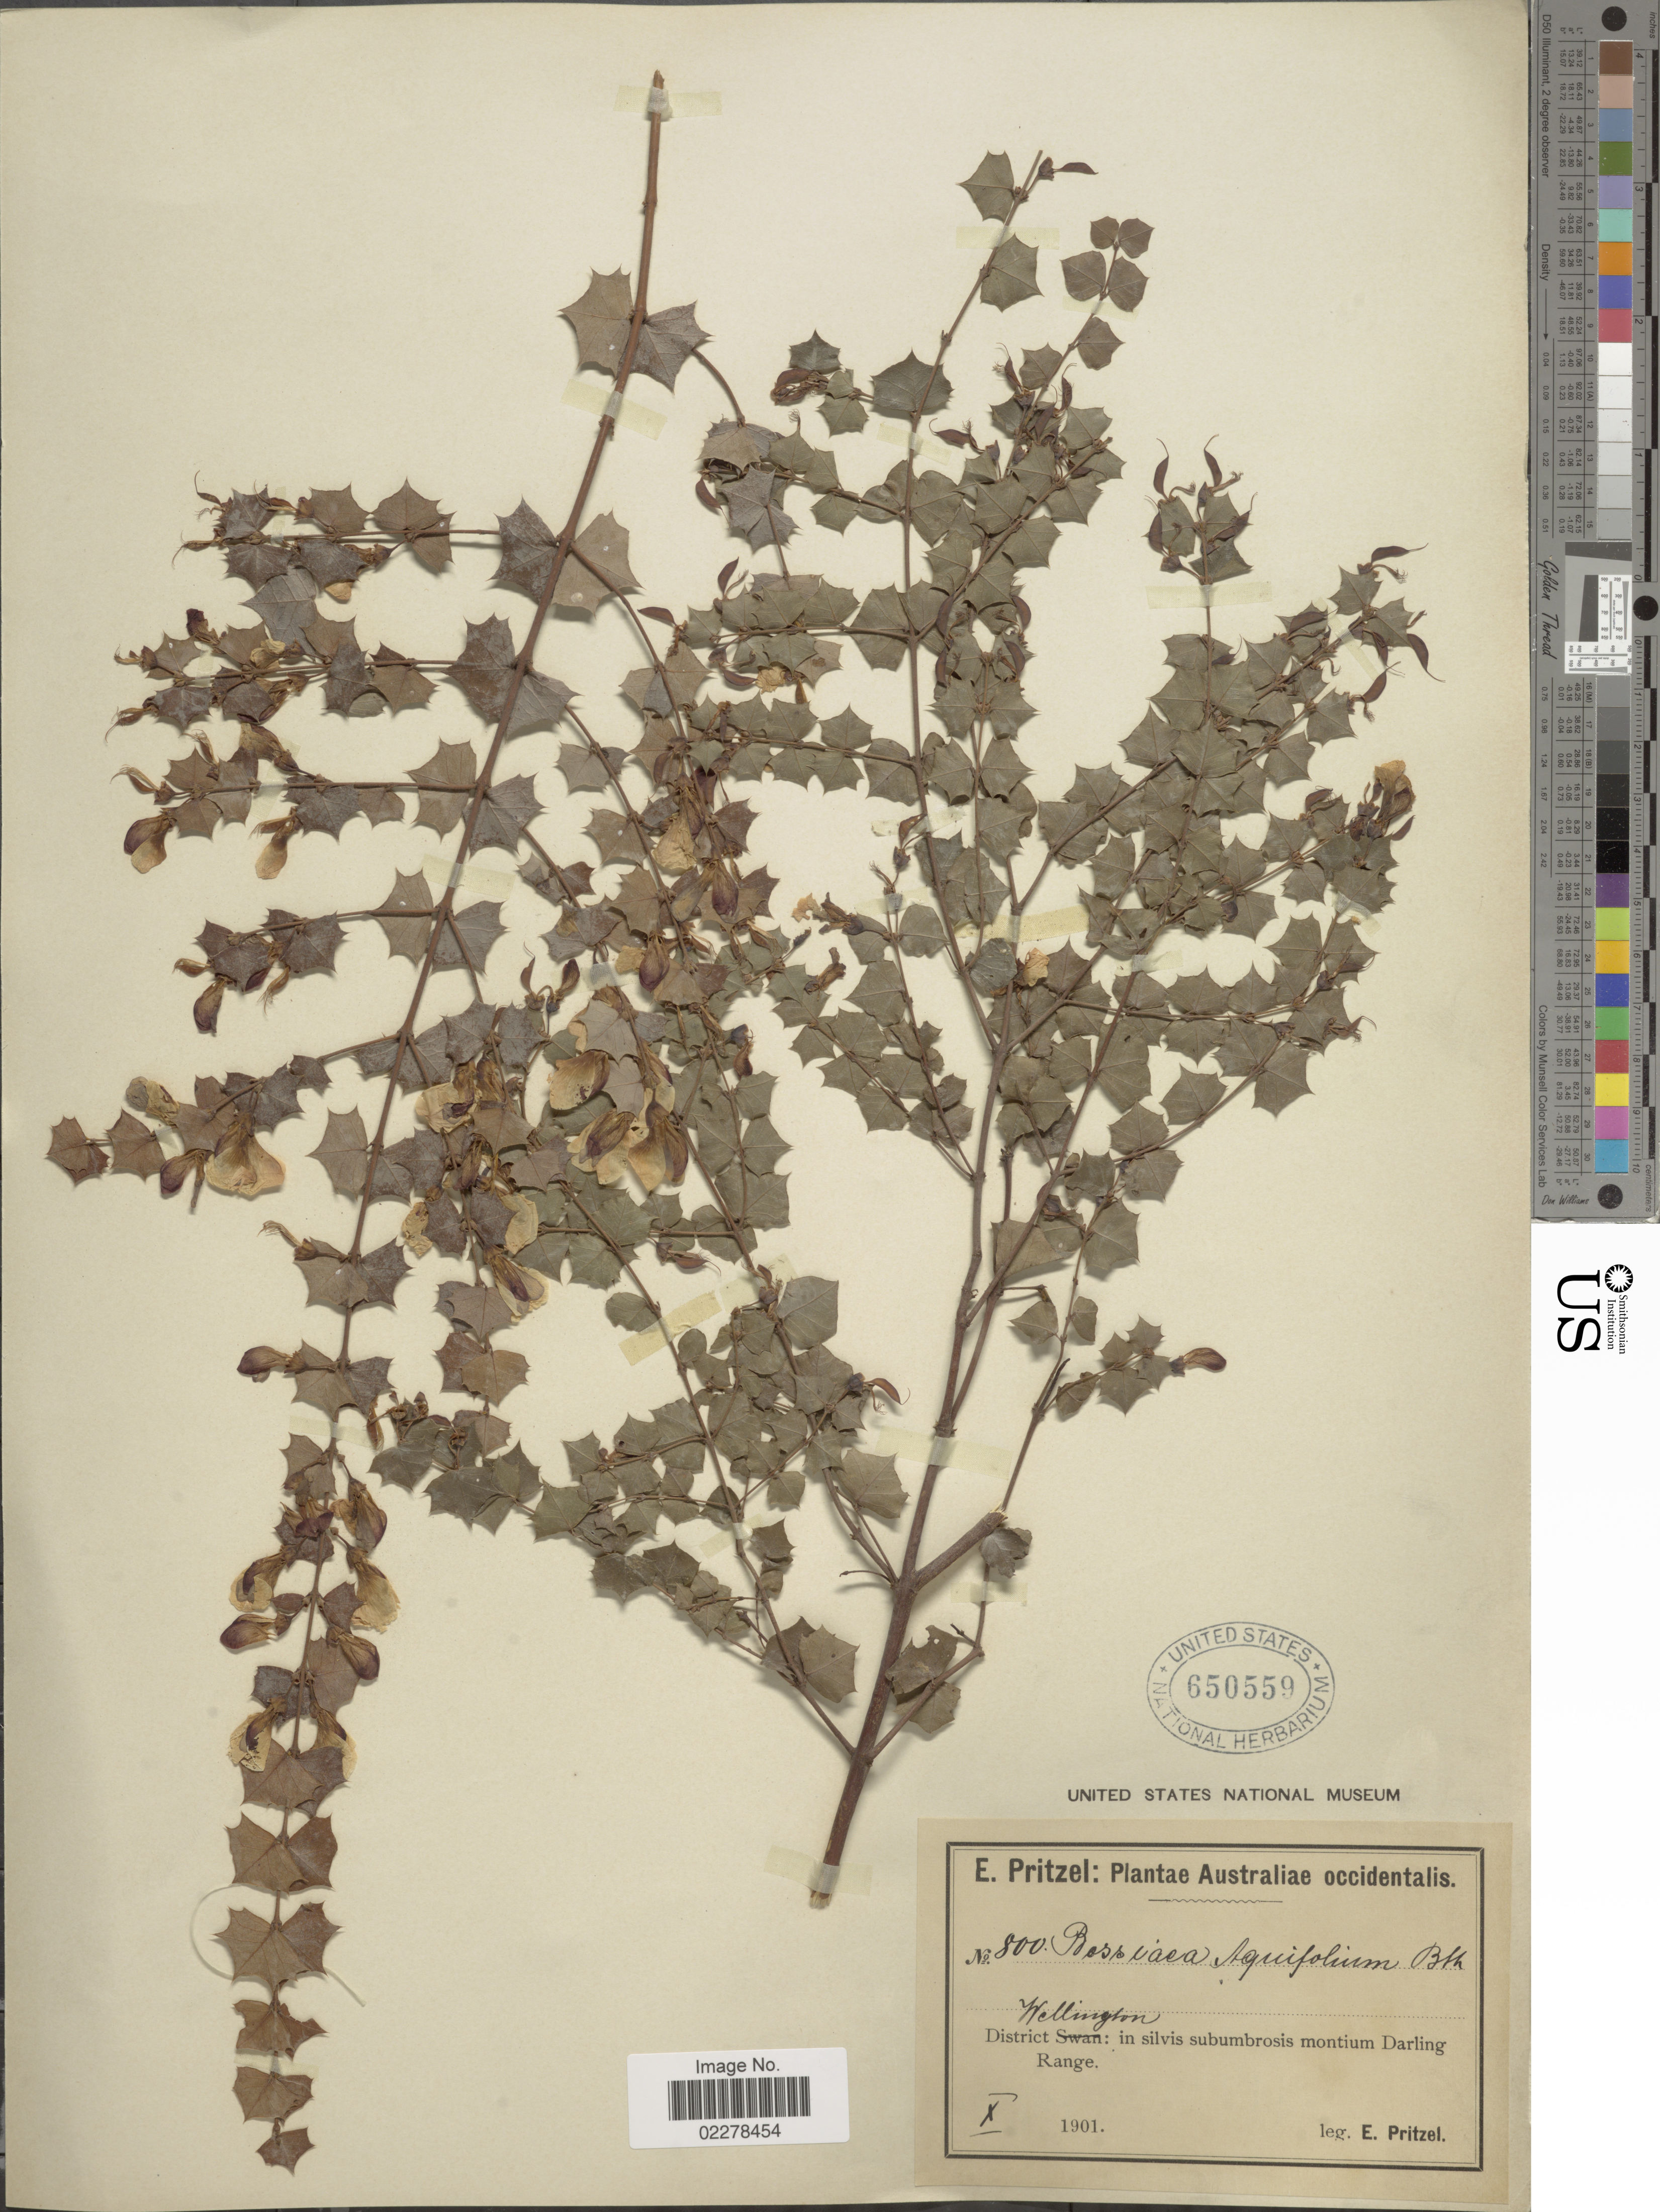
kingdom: Plantae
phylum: Tracheophyta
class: Magnoliopsida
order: Fabales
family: Fabaceae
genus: Bossiaea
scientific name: Bossiaea aquifolium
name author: R. Br.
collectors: E. G. Pritzel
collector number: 800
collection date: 1901-10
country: Australia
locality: Australiae occidentalis. District Wellington: in silvis subrosis montium Darling Range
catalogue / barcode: US 650559